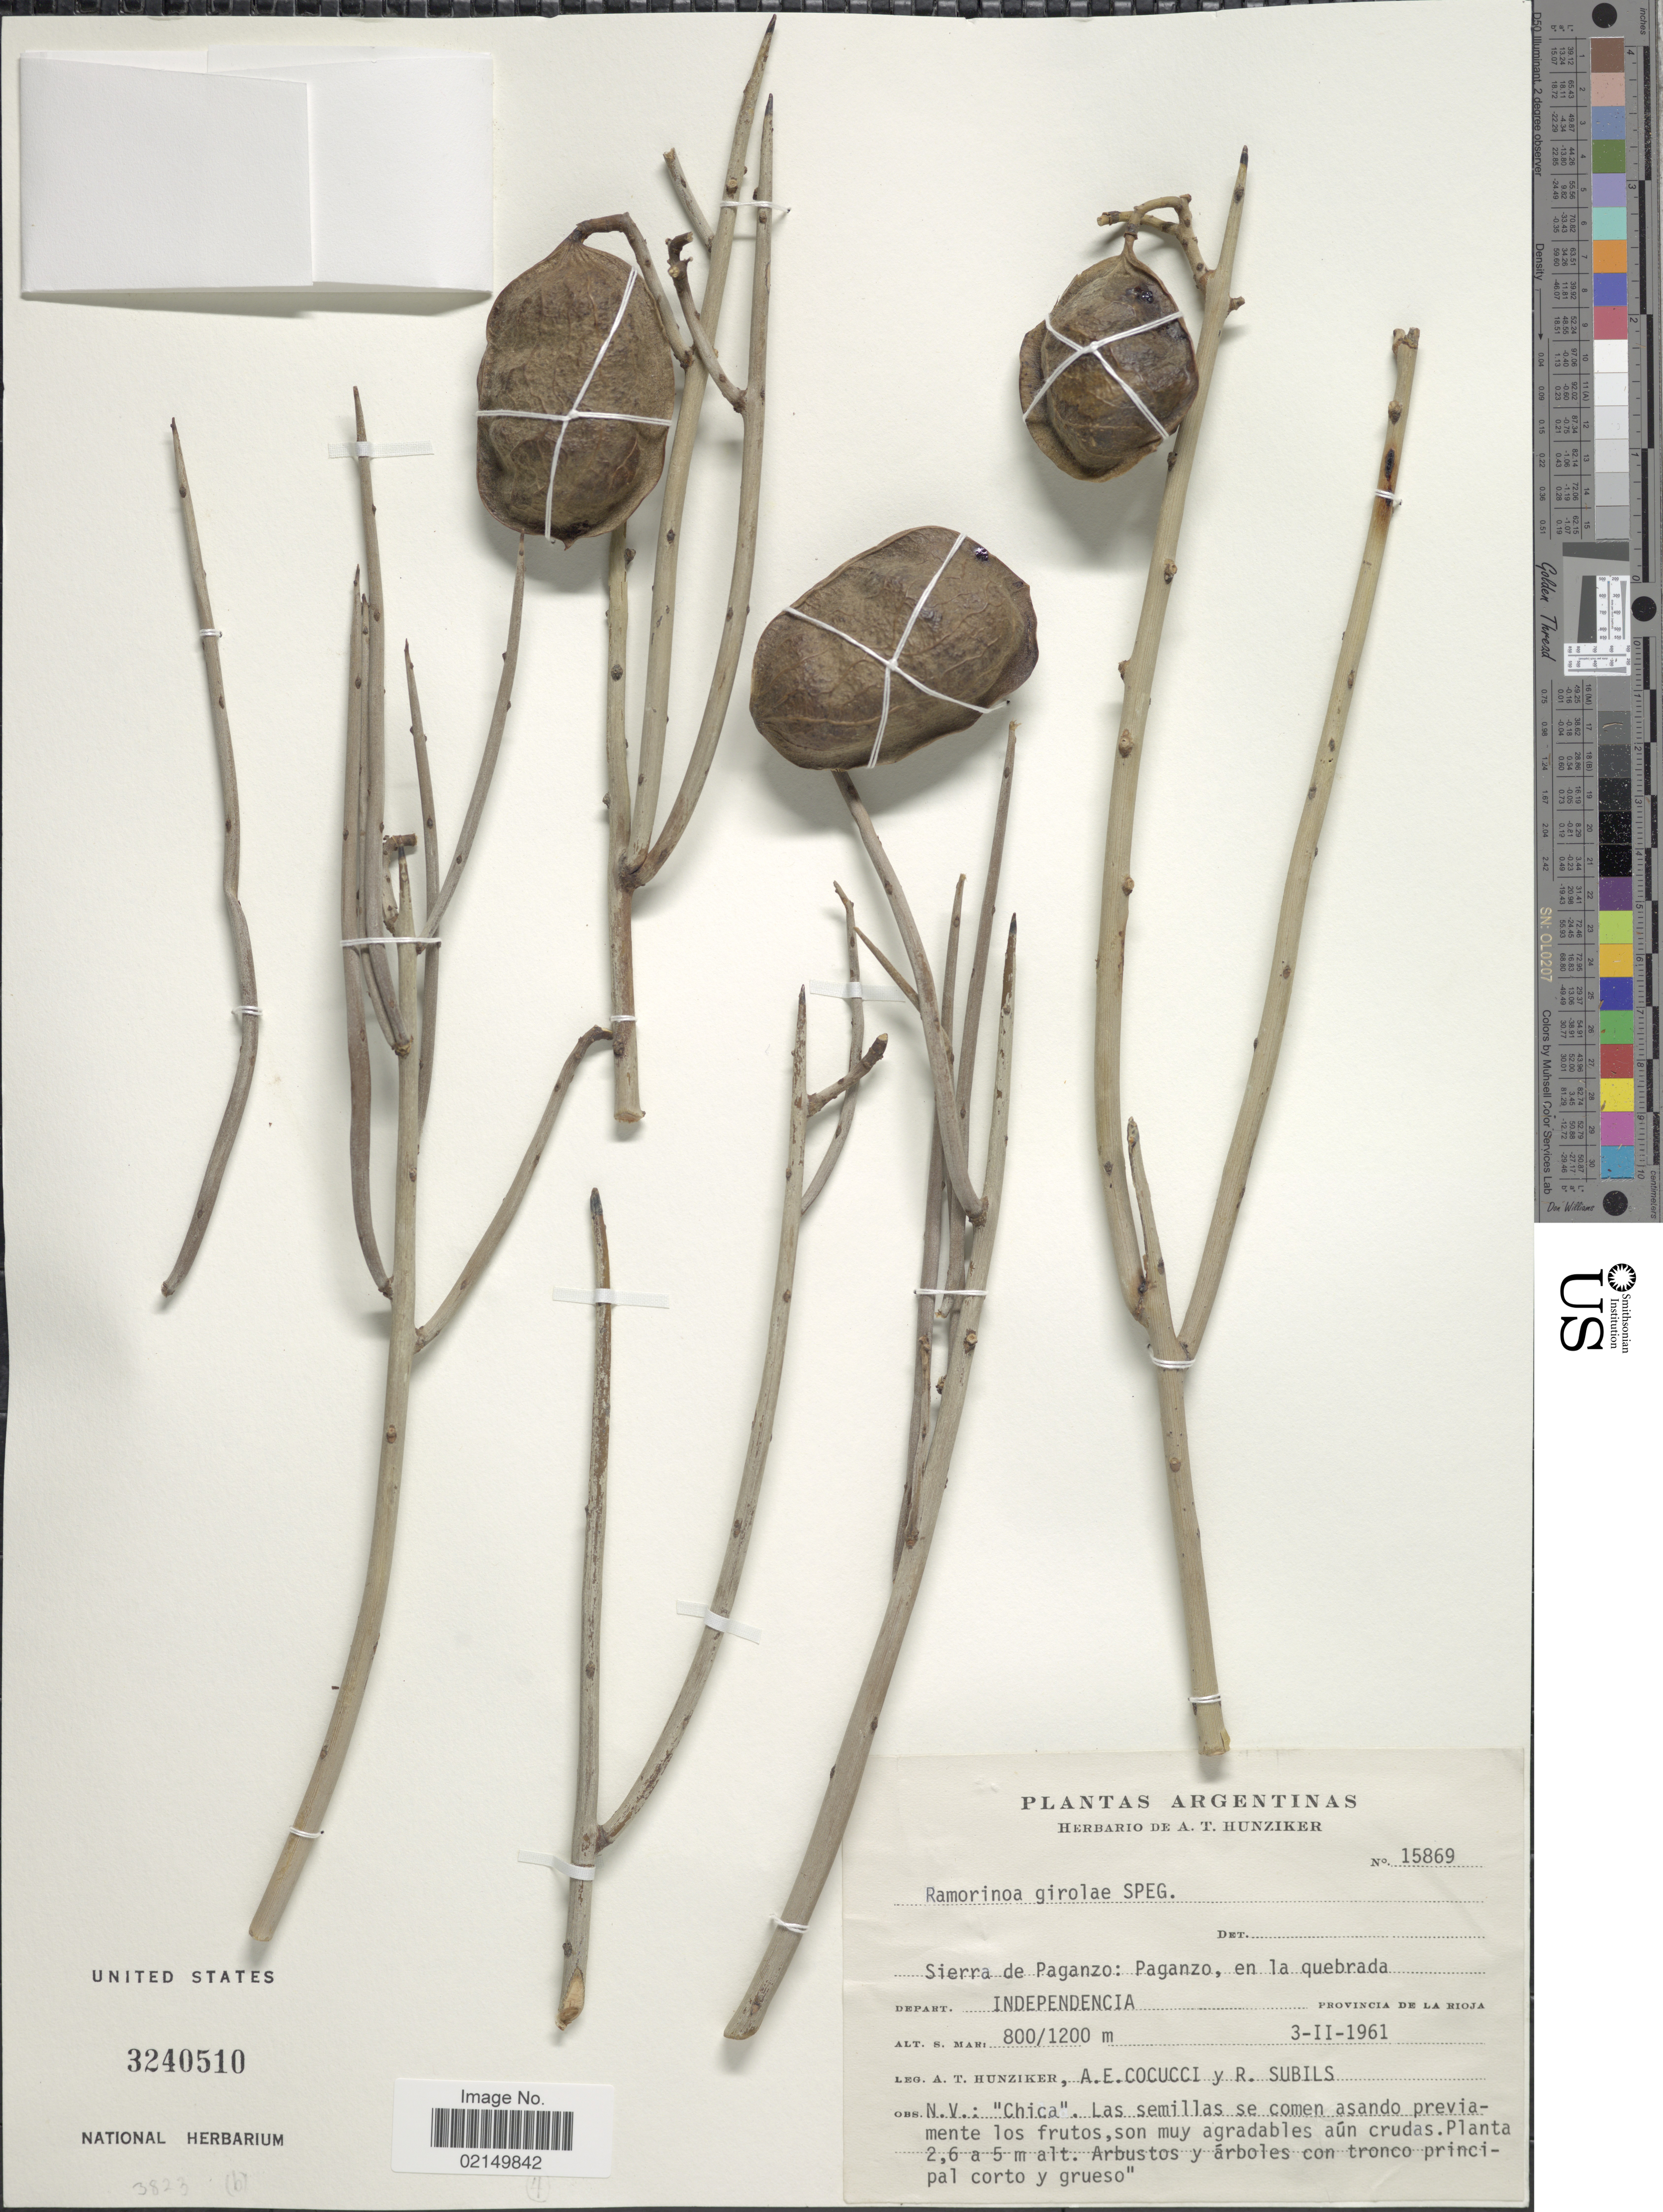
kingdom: Plantae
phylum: Tracheophyta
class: Magnoliopsida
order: Fabales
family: Fabaceae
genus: Ramorinoa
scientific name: Ramorinoa sp.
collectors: A. T. Hunziker, A. Cocucci & R. Subils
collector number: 15869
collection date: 1961-02-03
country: Argentina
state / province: La Rioja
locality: Sierra de Paganzo: Paganzo, en la quebrada, Depart. Independencia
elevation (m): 800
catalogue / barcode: US 3240510